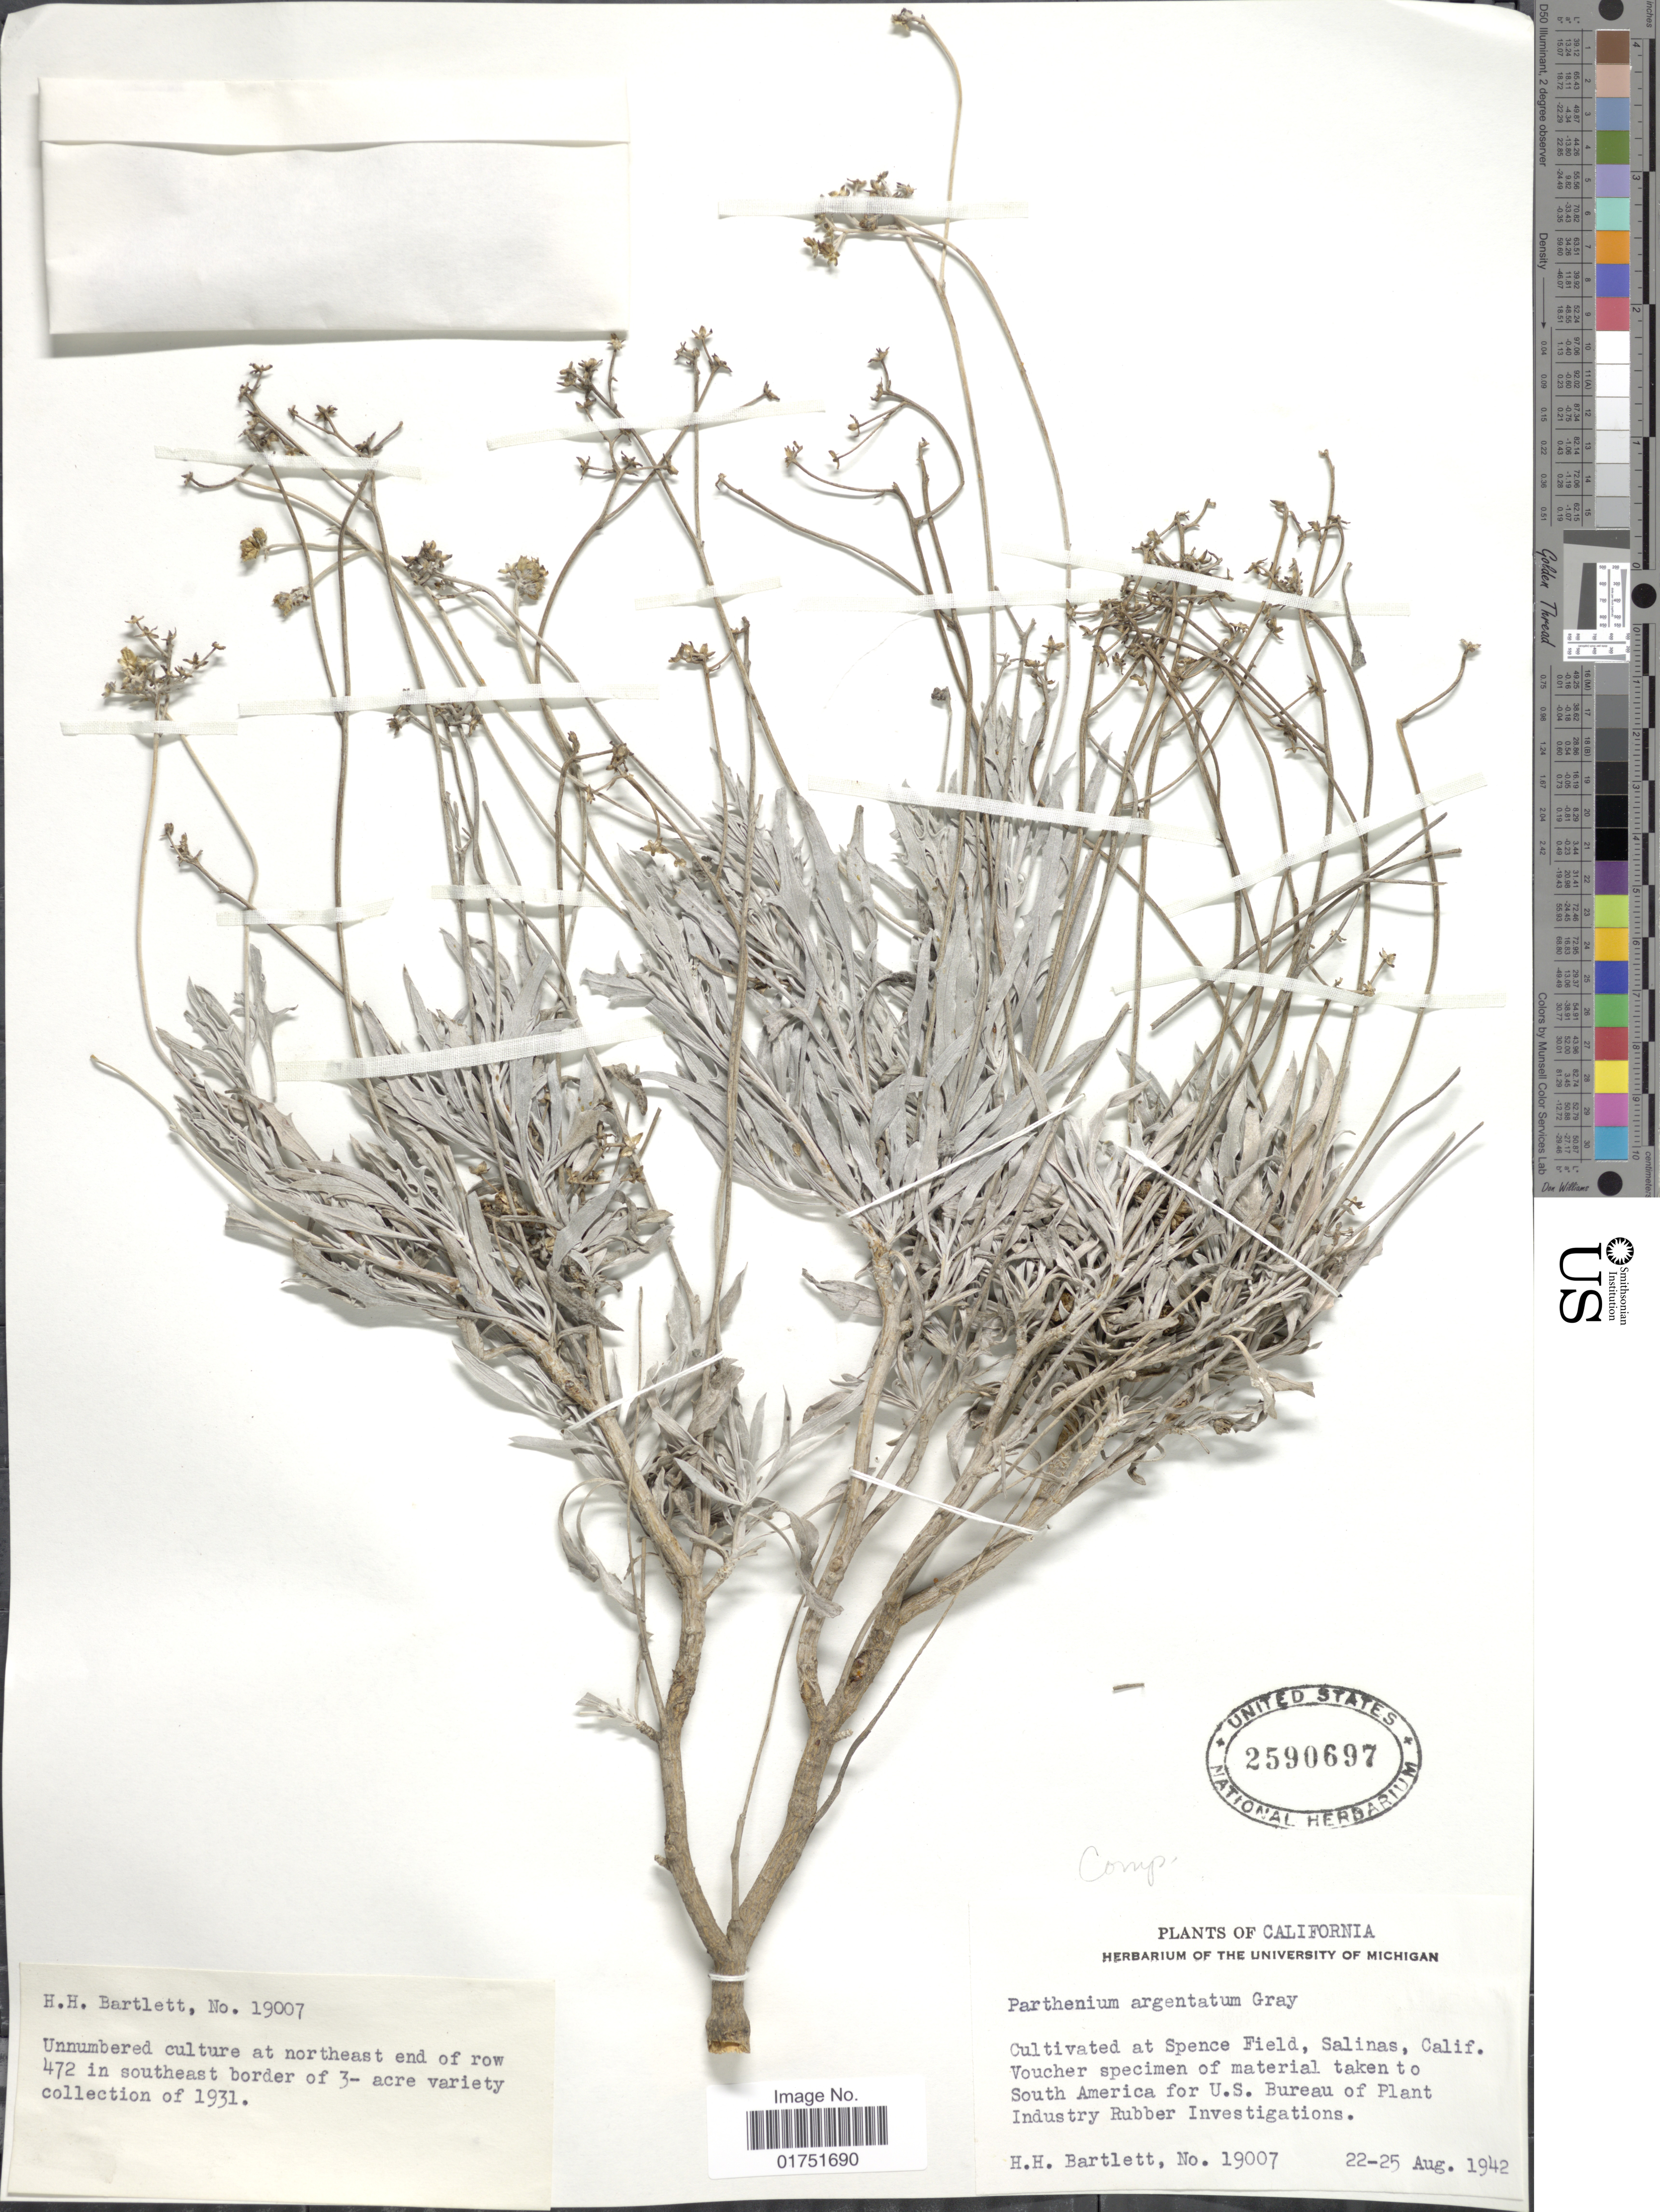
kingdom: Plantae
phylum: Tracheophyta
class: Magnoliopsida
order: Asterales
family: Asteraceae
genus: Parthenium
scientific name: Parthenium argentatum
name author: A. Gray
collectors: H. H. Bartlett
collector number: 19007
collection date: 1942-08-22/1942-08-25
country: United States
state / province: California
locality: Spence Field, Salinas, Calif.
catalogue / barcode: US 2590697